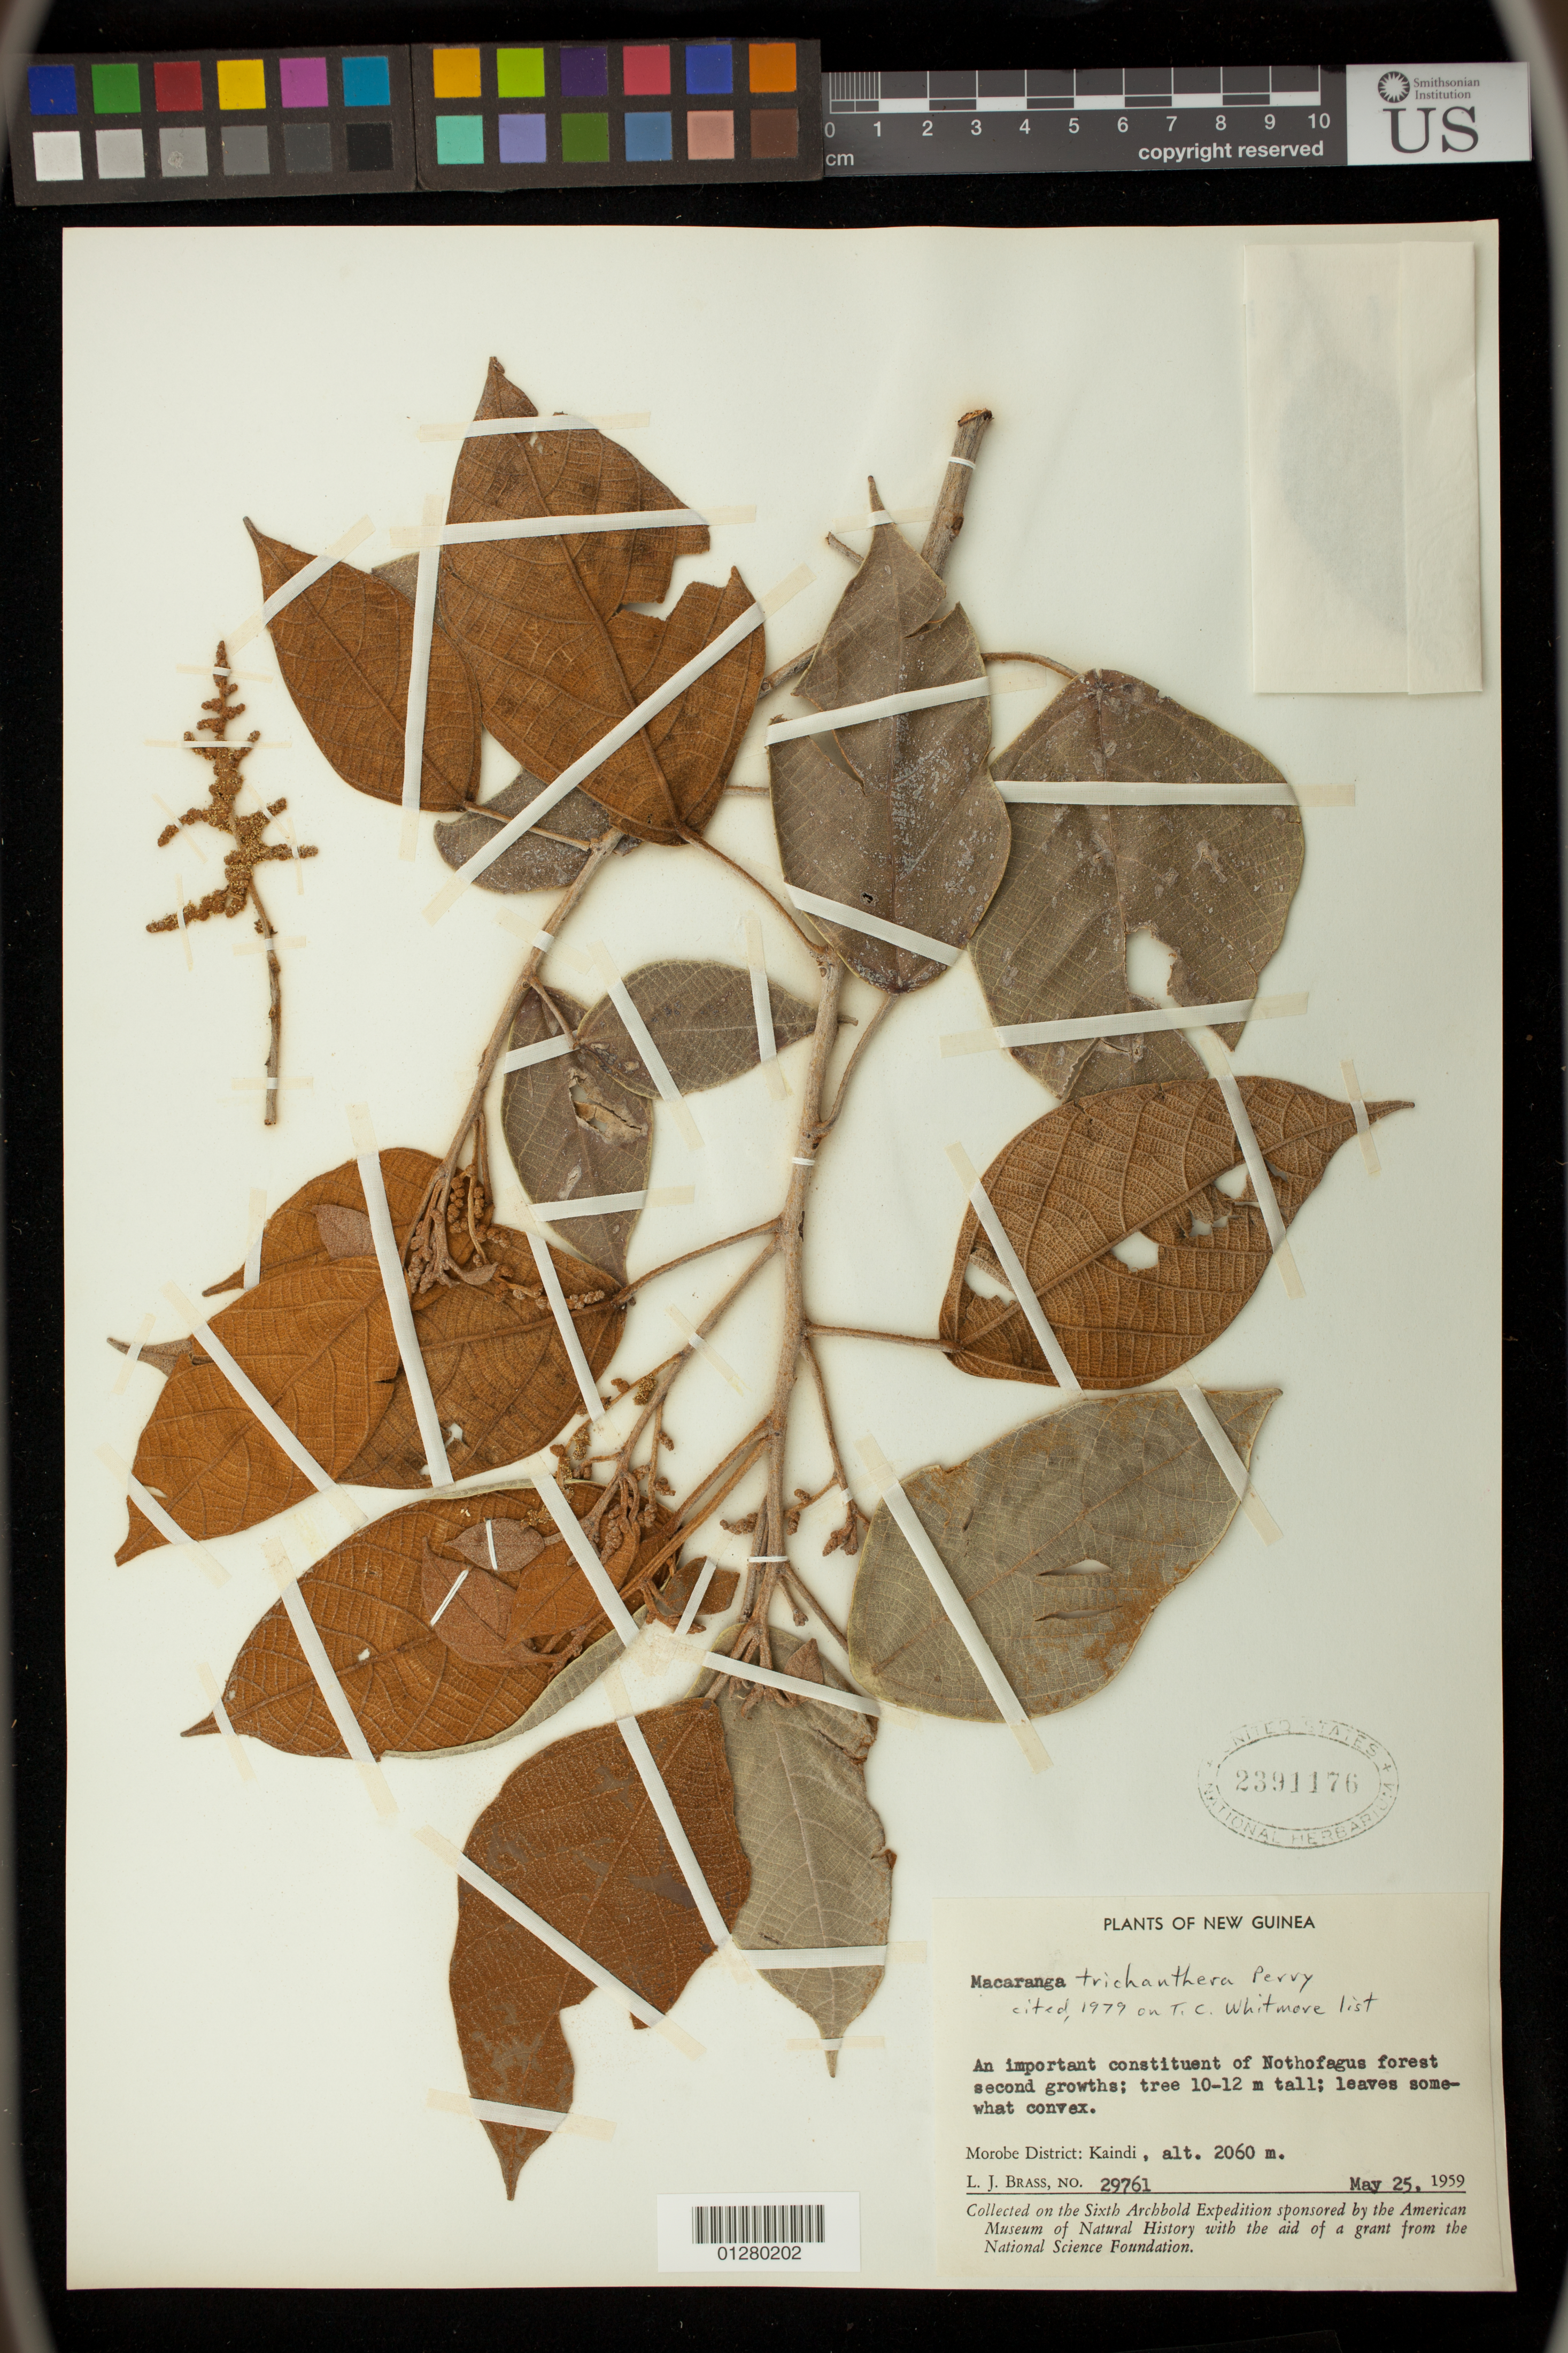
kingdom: Plantae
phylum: Tracheophyta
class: Magnoliopsida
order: Malpighiales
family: Euphorbiaceae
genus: Macaranga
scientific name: Macaranga trichanthera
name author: L.M. Perry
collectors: L. J. Brass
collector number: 29761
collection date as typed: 25 May 1959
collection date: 1959-05-25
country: Papua New Guinea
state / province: Morobe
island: New Guinea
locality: Kaindi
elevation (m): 2060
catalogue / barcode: US 2391176